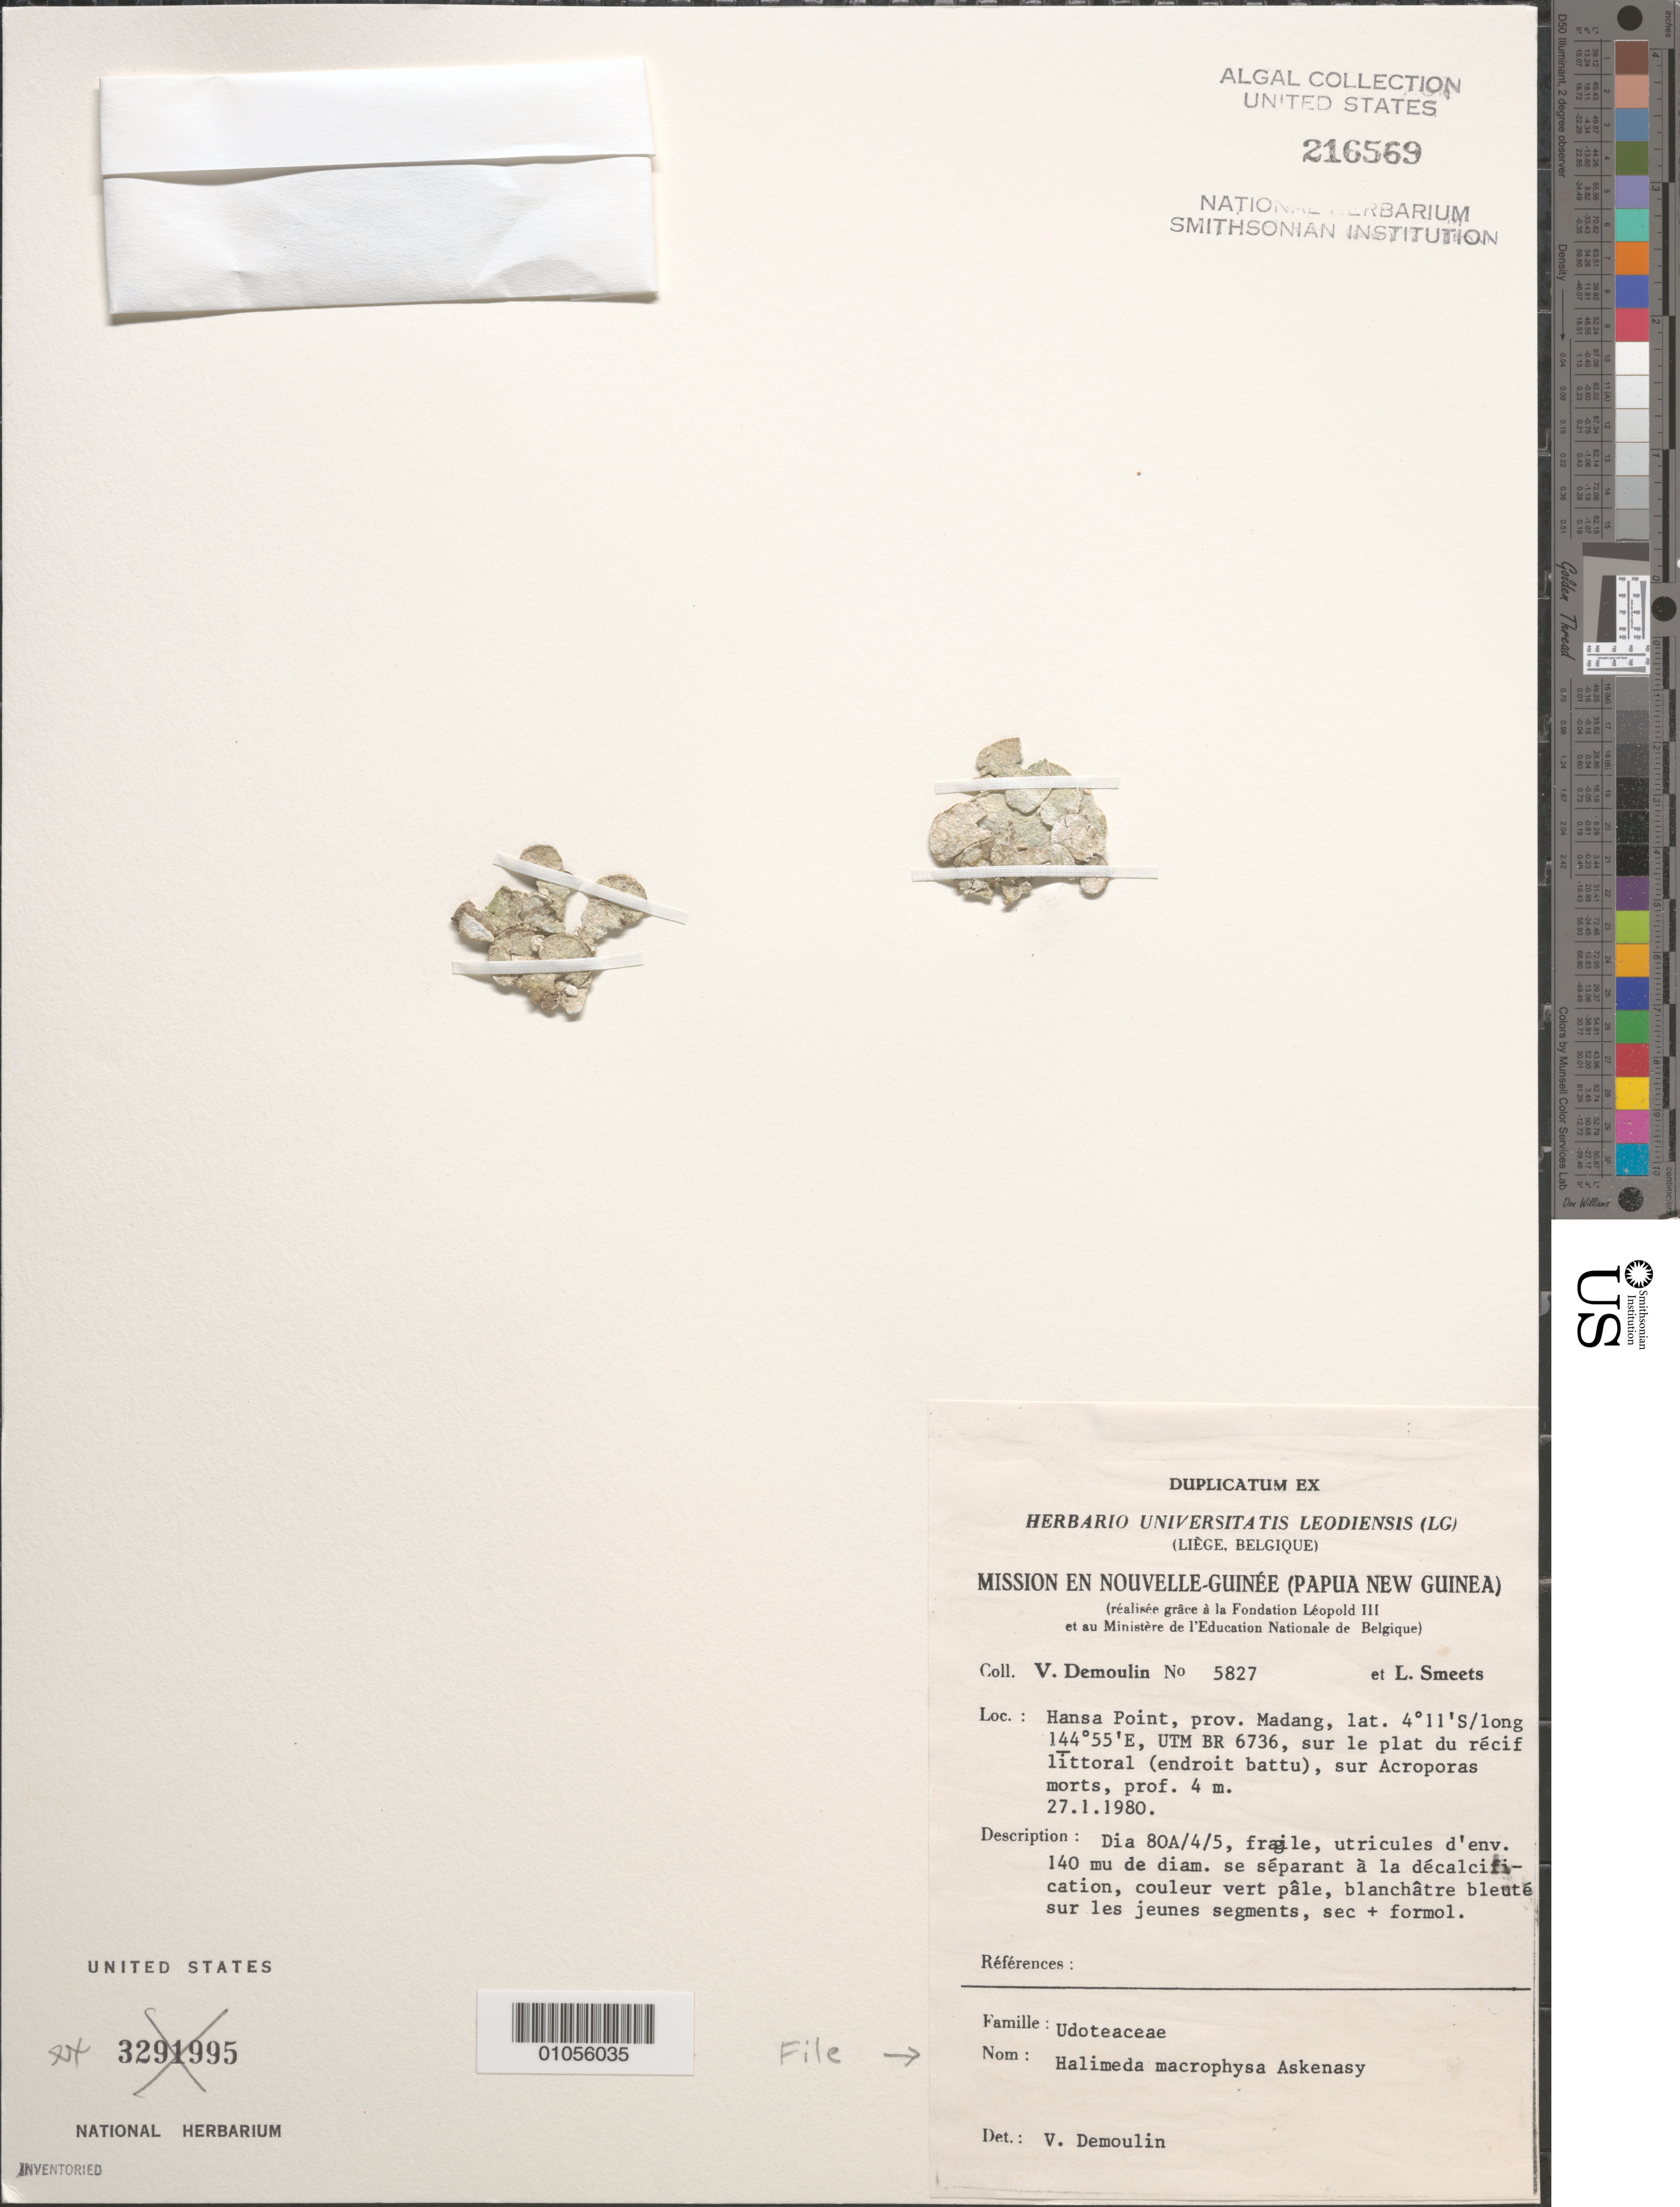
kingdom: Plantae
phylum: Chlorophyta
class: Ulvophyceae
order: Bryopsidales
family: Halimedaceae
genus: Halimeda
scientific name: Halimeda macrophysa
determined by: Demoulin, V.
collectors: V. Demoulin & L. Smeets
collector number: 5827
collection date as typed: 27 Jan 1980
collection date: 1980-01-27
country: Papua New Guinea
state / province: Madang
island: New Guinea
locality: Hansa Point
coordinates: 4 11'S, 144 55"E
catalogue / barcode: US 216569